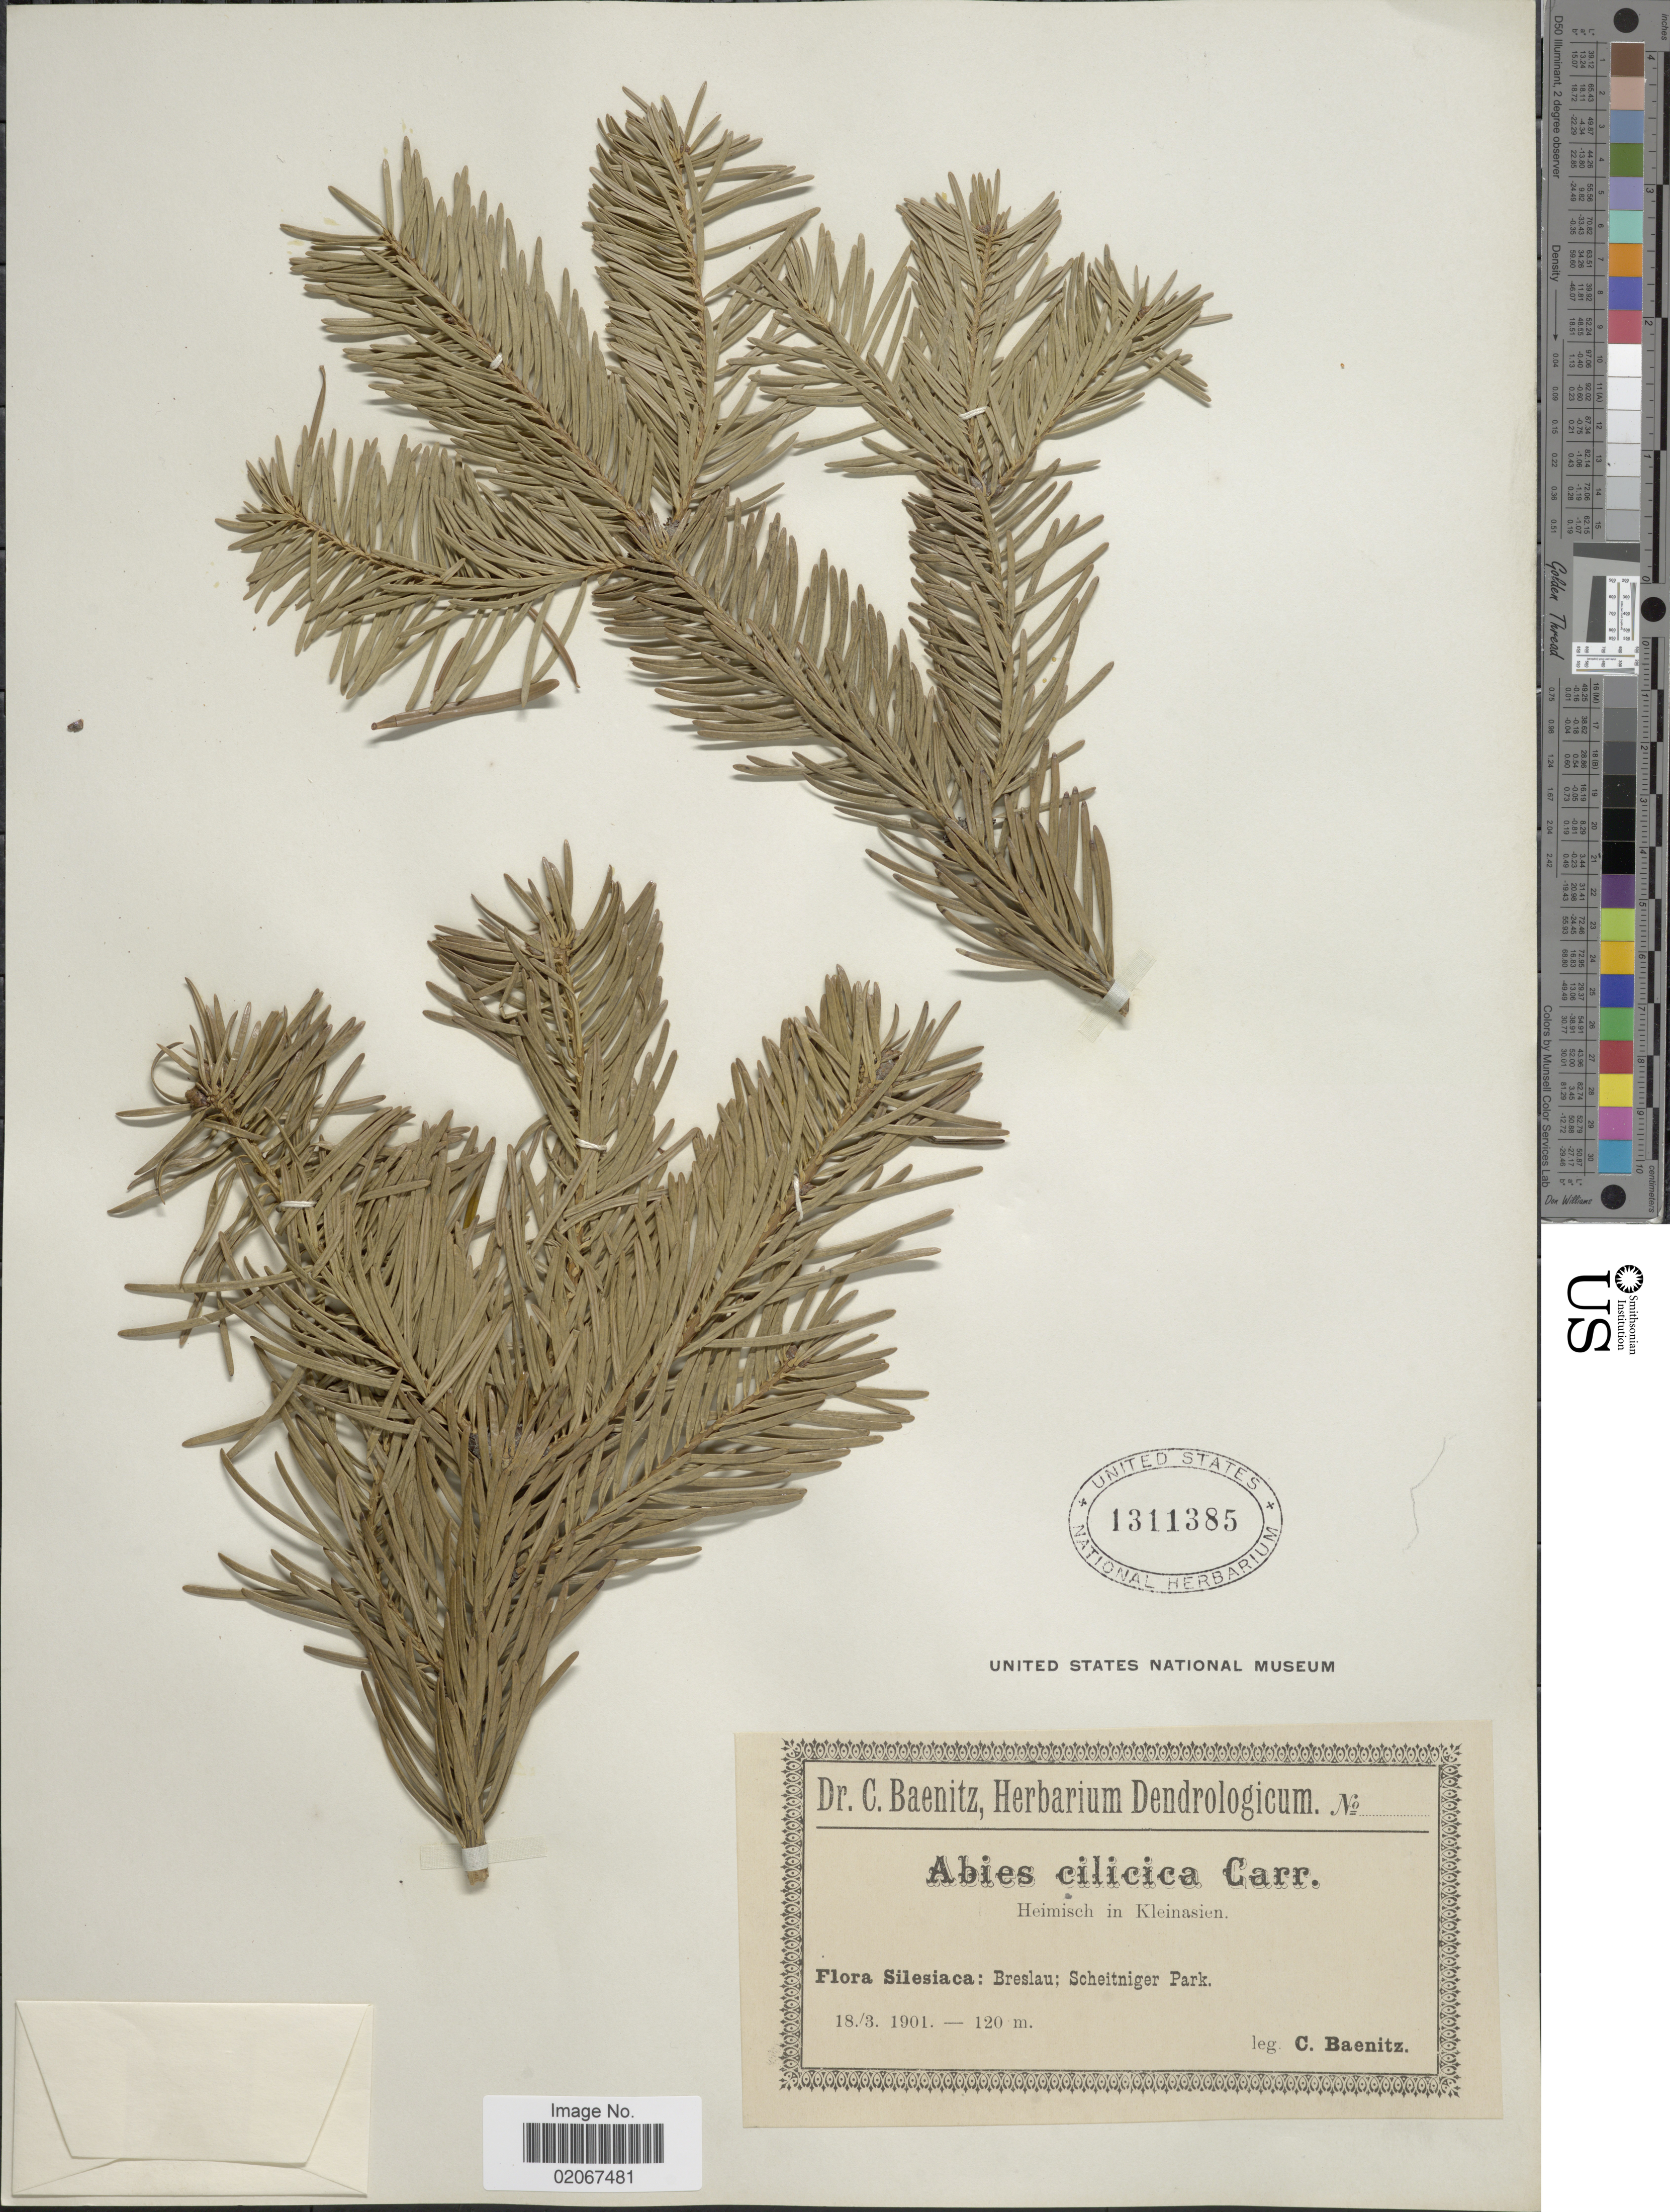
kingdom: Plantae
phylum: Tracheophyta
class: Pinopsida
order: Pinales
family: Pinaceae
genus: Abies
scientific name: Abies sp.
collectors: C. G. Baenitz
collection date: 1901-03-18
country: Poland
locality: Silesiaca: Breslau: Scheitniger Park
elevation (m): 120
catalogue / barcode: US 1311385